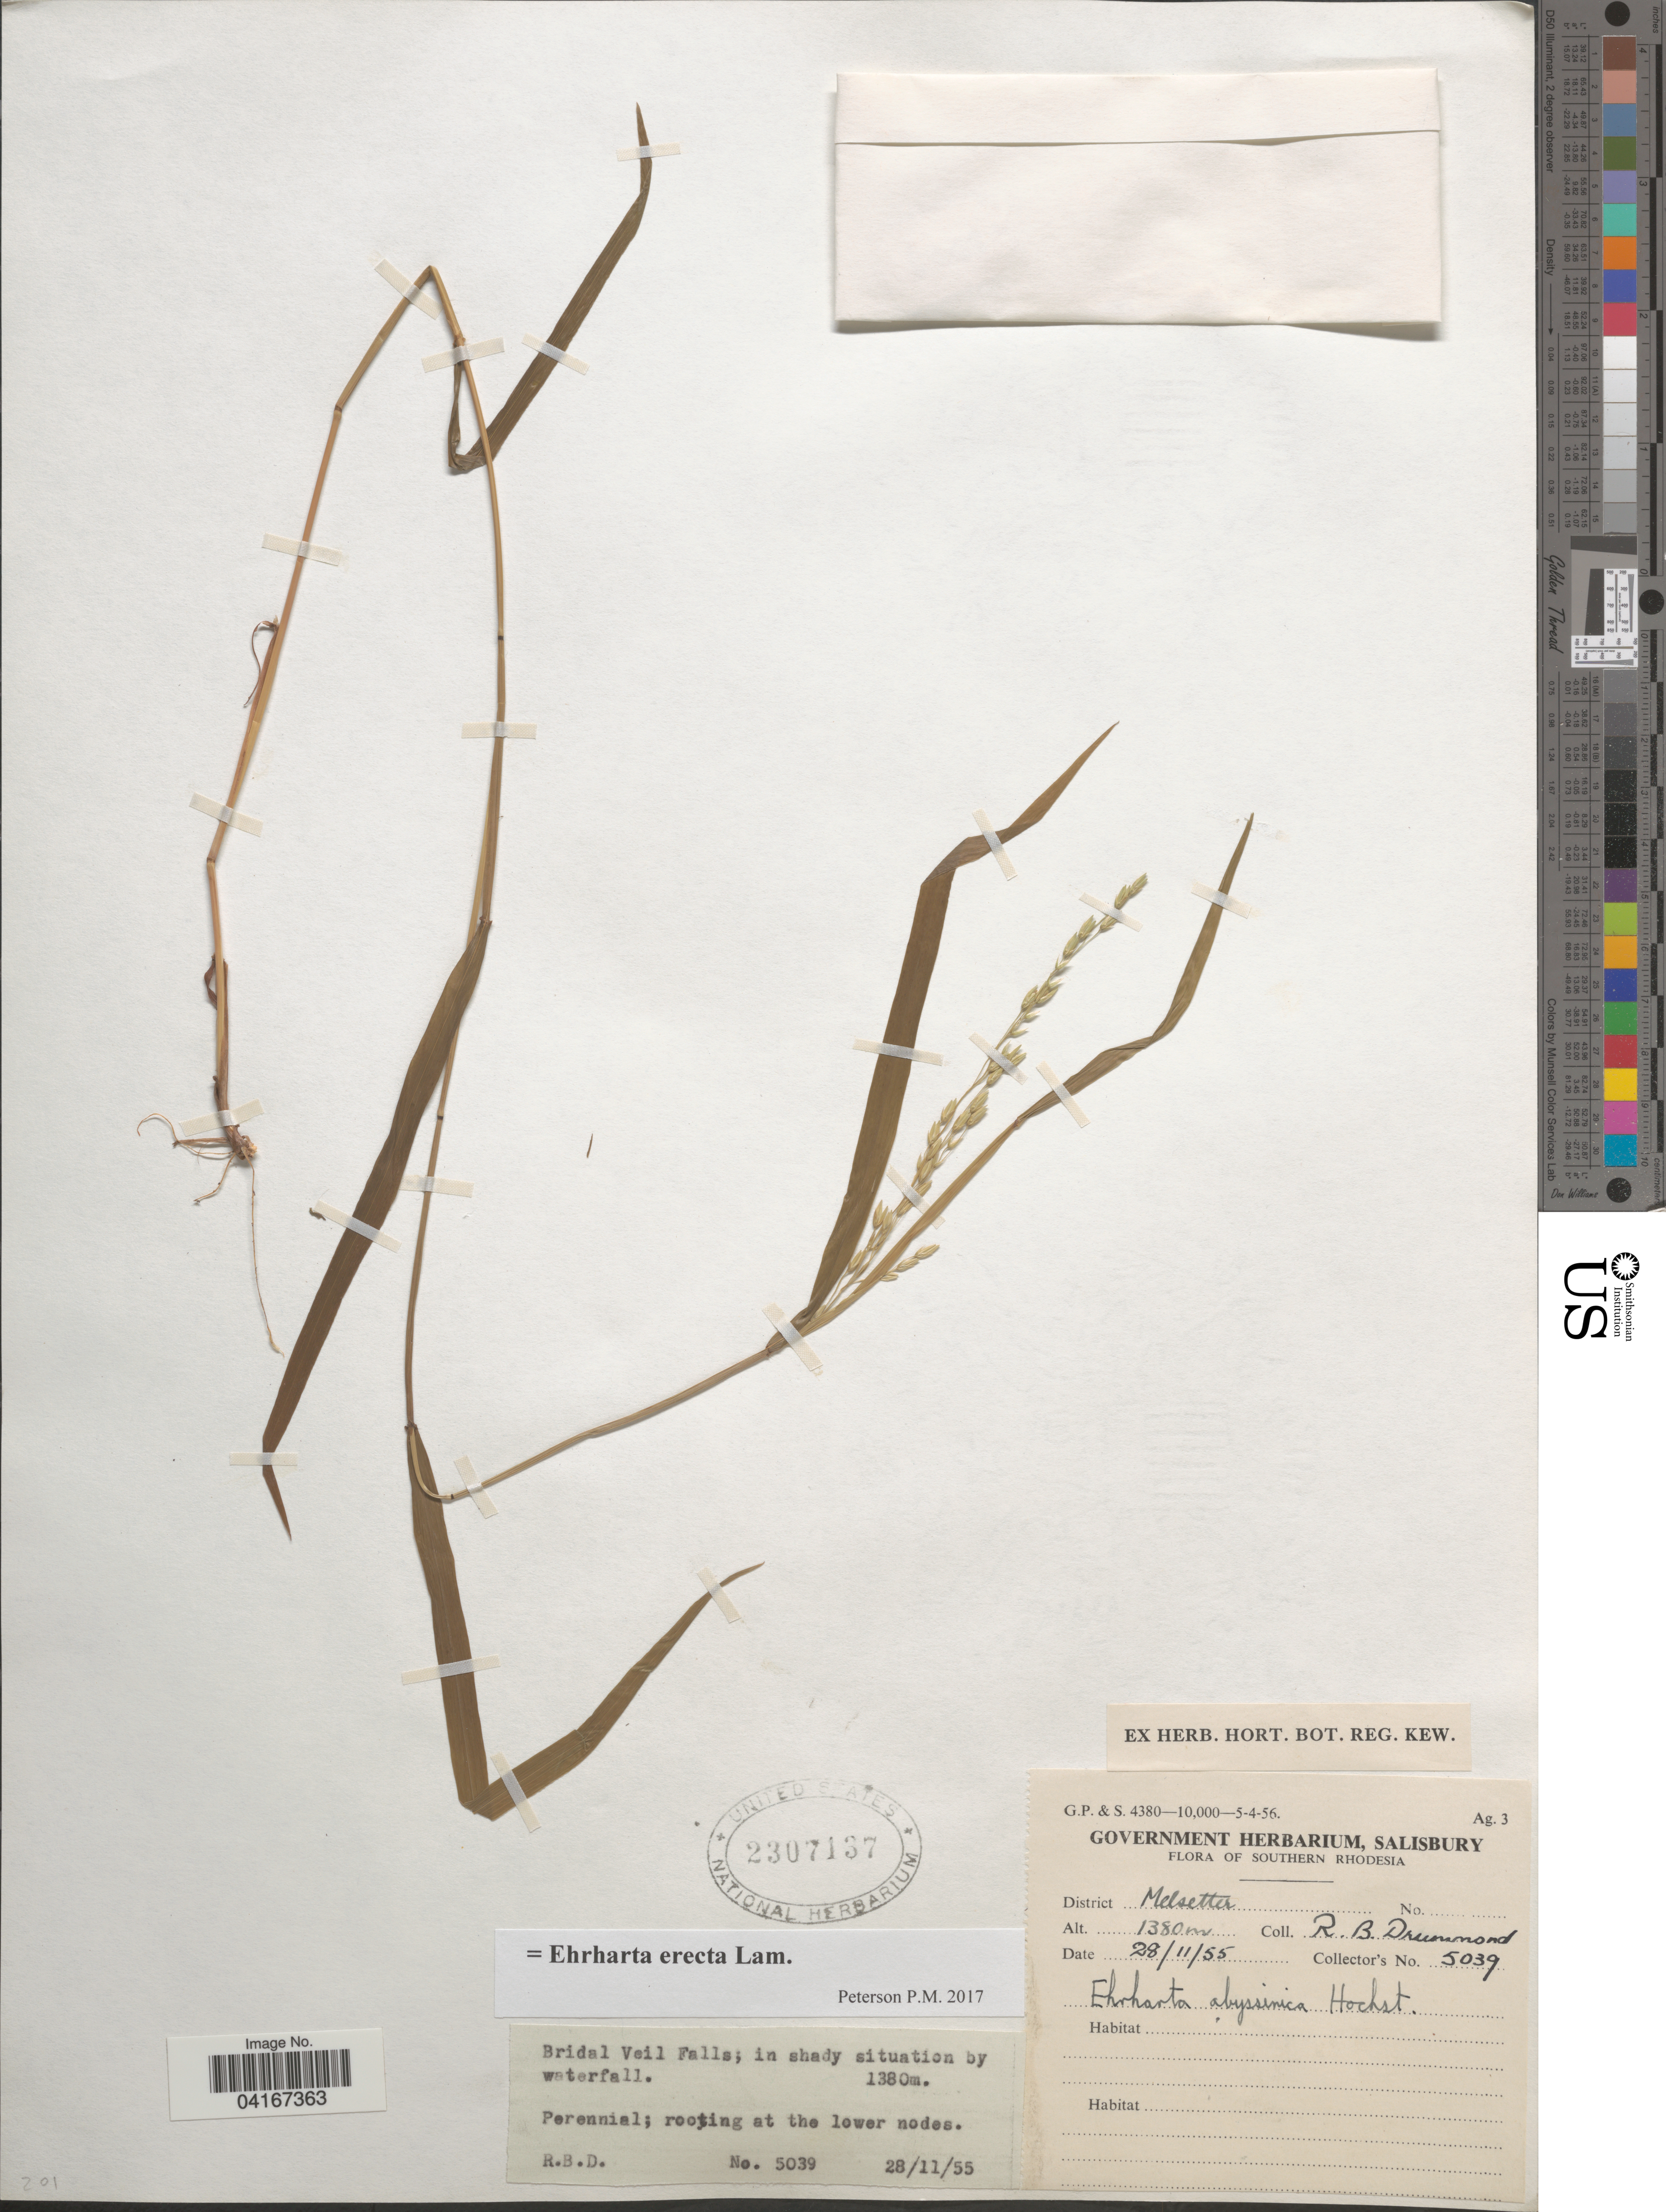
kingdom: Plantae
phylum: Tracheophyta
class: Liliopsida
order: Poales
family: Poaceae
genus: Ehrharta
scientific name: Ehrharta erecta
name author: Lam.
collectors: R. Drummond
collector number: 5039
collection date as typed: Transcribed d/m/y: 28/11/55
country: Zimbabwe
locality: Southern Rhodesia. District Melsetter. Bridal Veil Falls; in shady situation by waterfall.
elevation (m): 1380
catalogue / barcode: US 2307137